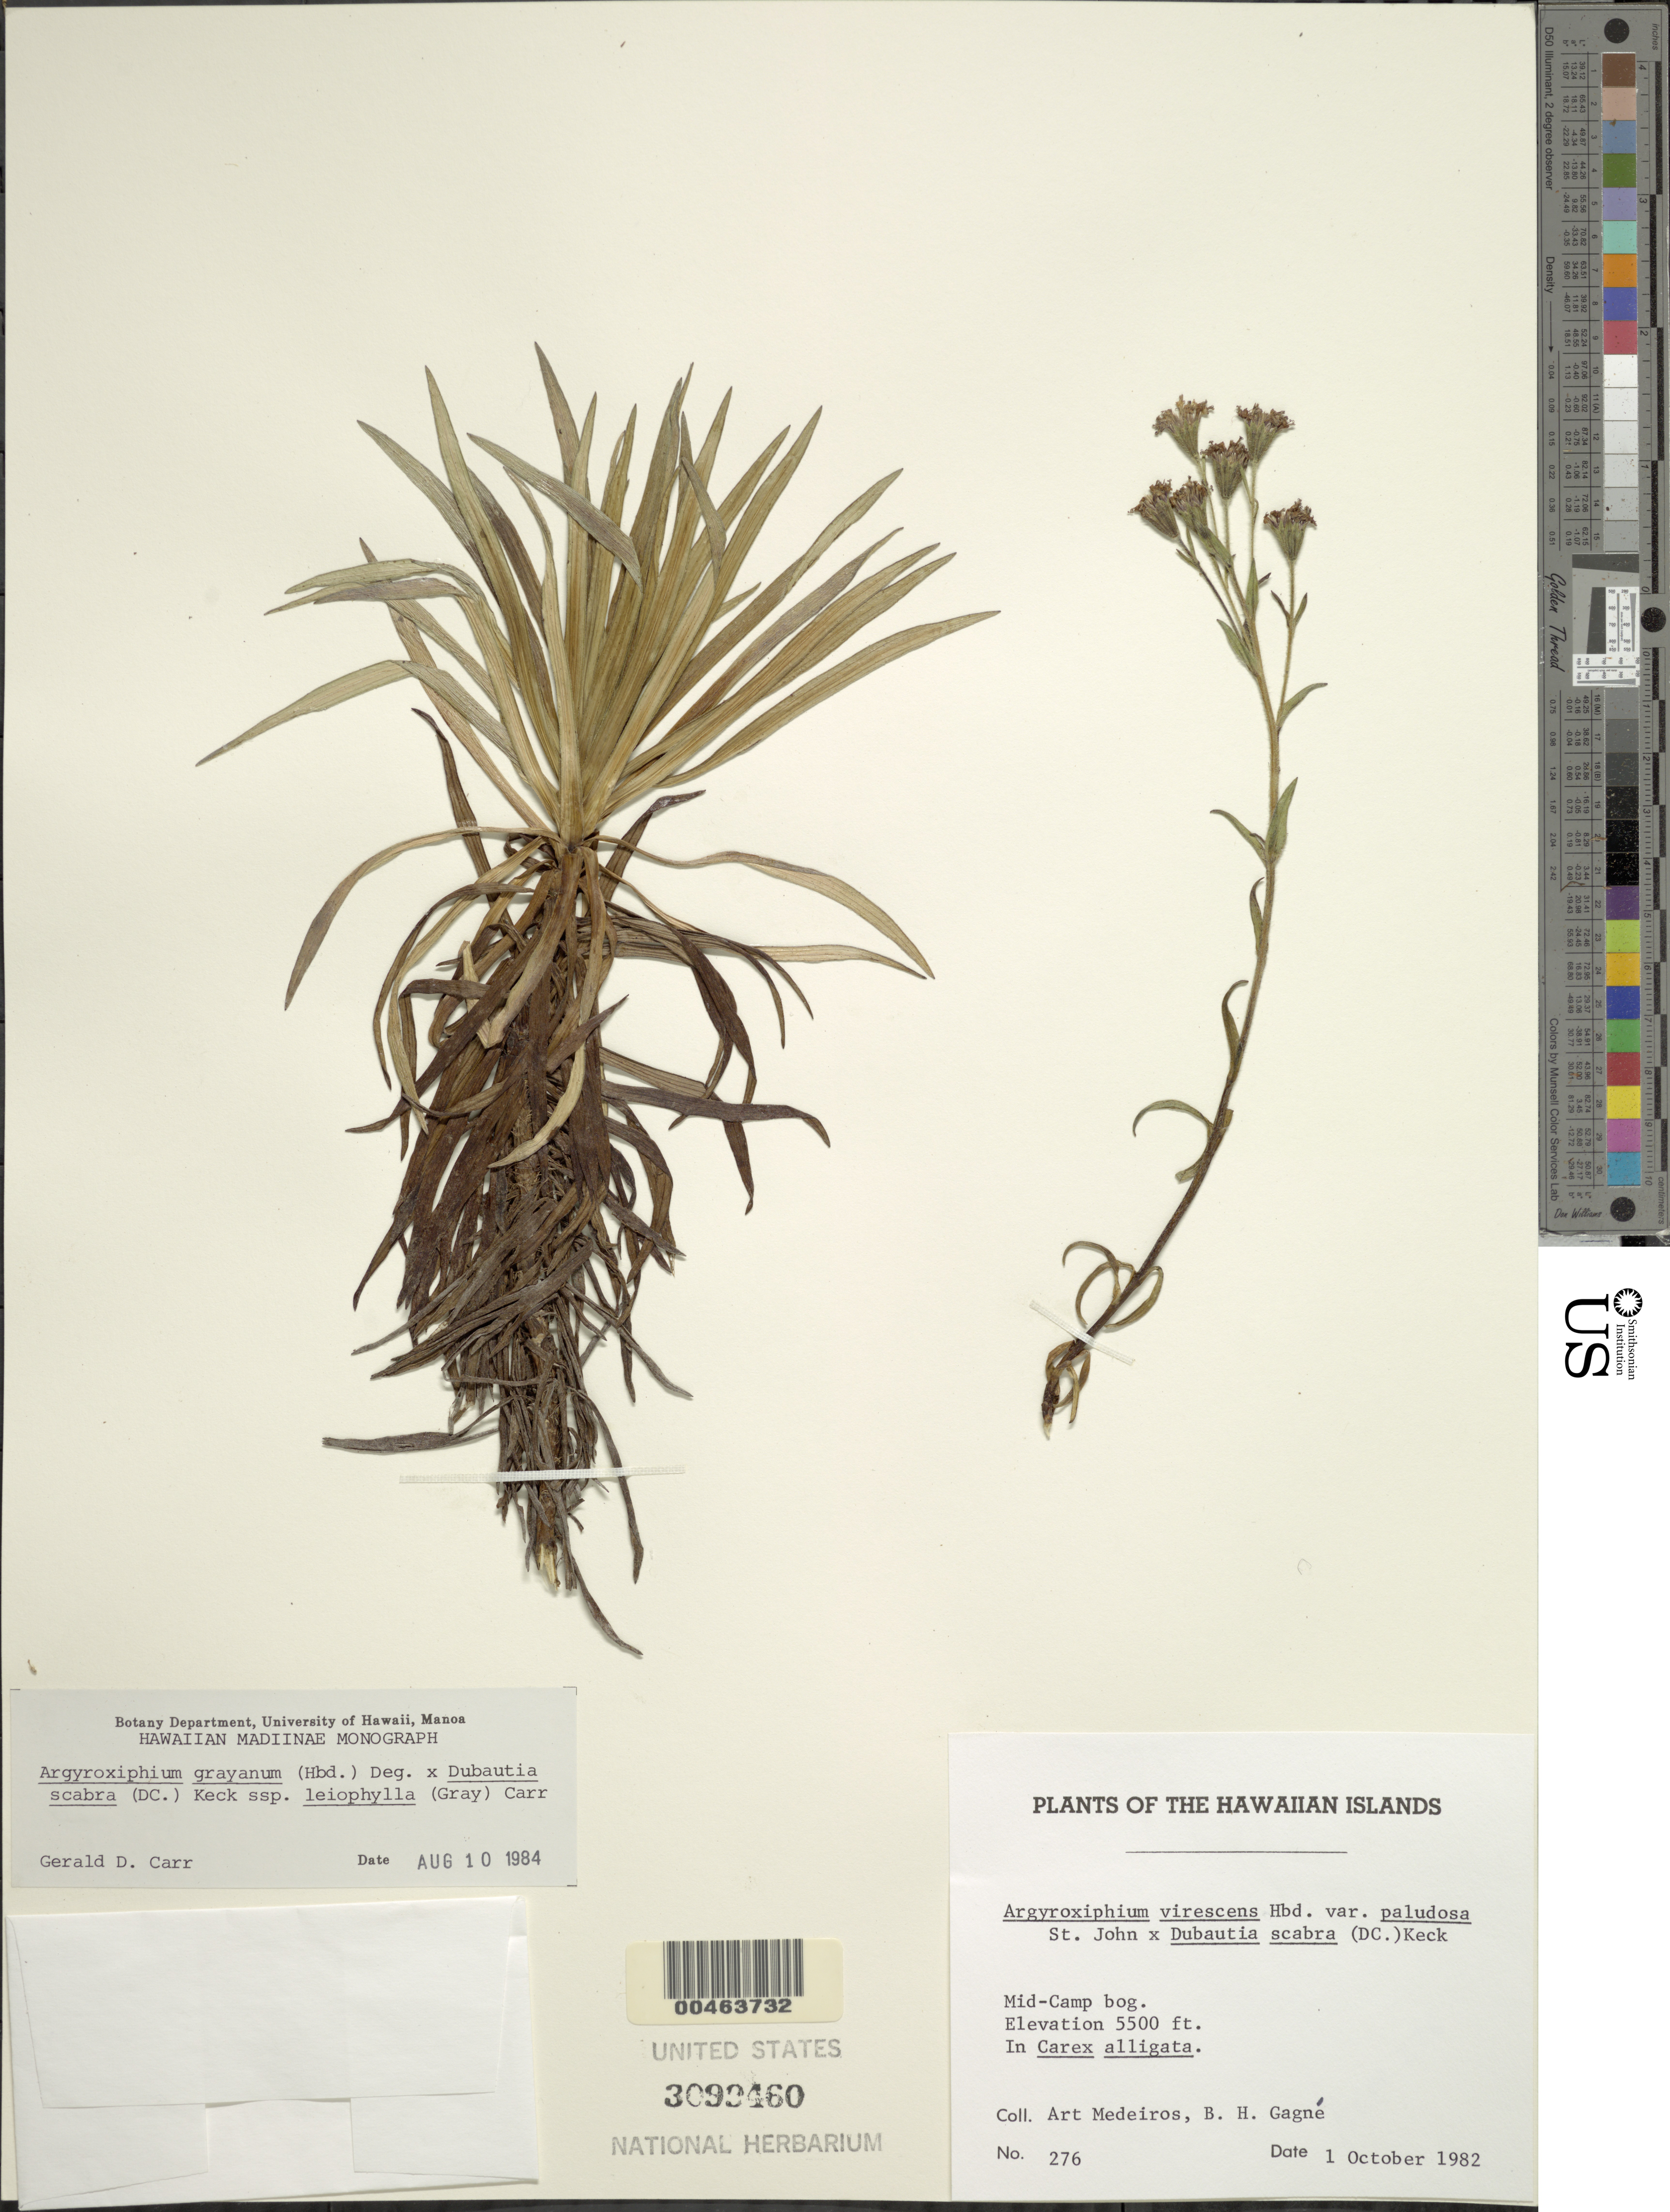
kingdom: Plantae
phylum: Tracheophyta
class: Magnoliopsida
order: Asterales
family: Asteraceae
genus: Argyroxiphium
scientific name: Argyroxiphium hybrids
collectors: A. Medeiros & B. H. Gagné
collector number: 276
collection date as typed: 1 Oct 1982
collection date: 1982-10-01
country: United States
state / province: Hawaii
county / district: Maui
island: Maui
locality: Mid-Camp bog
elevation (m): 1676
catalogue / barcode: US 3099460